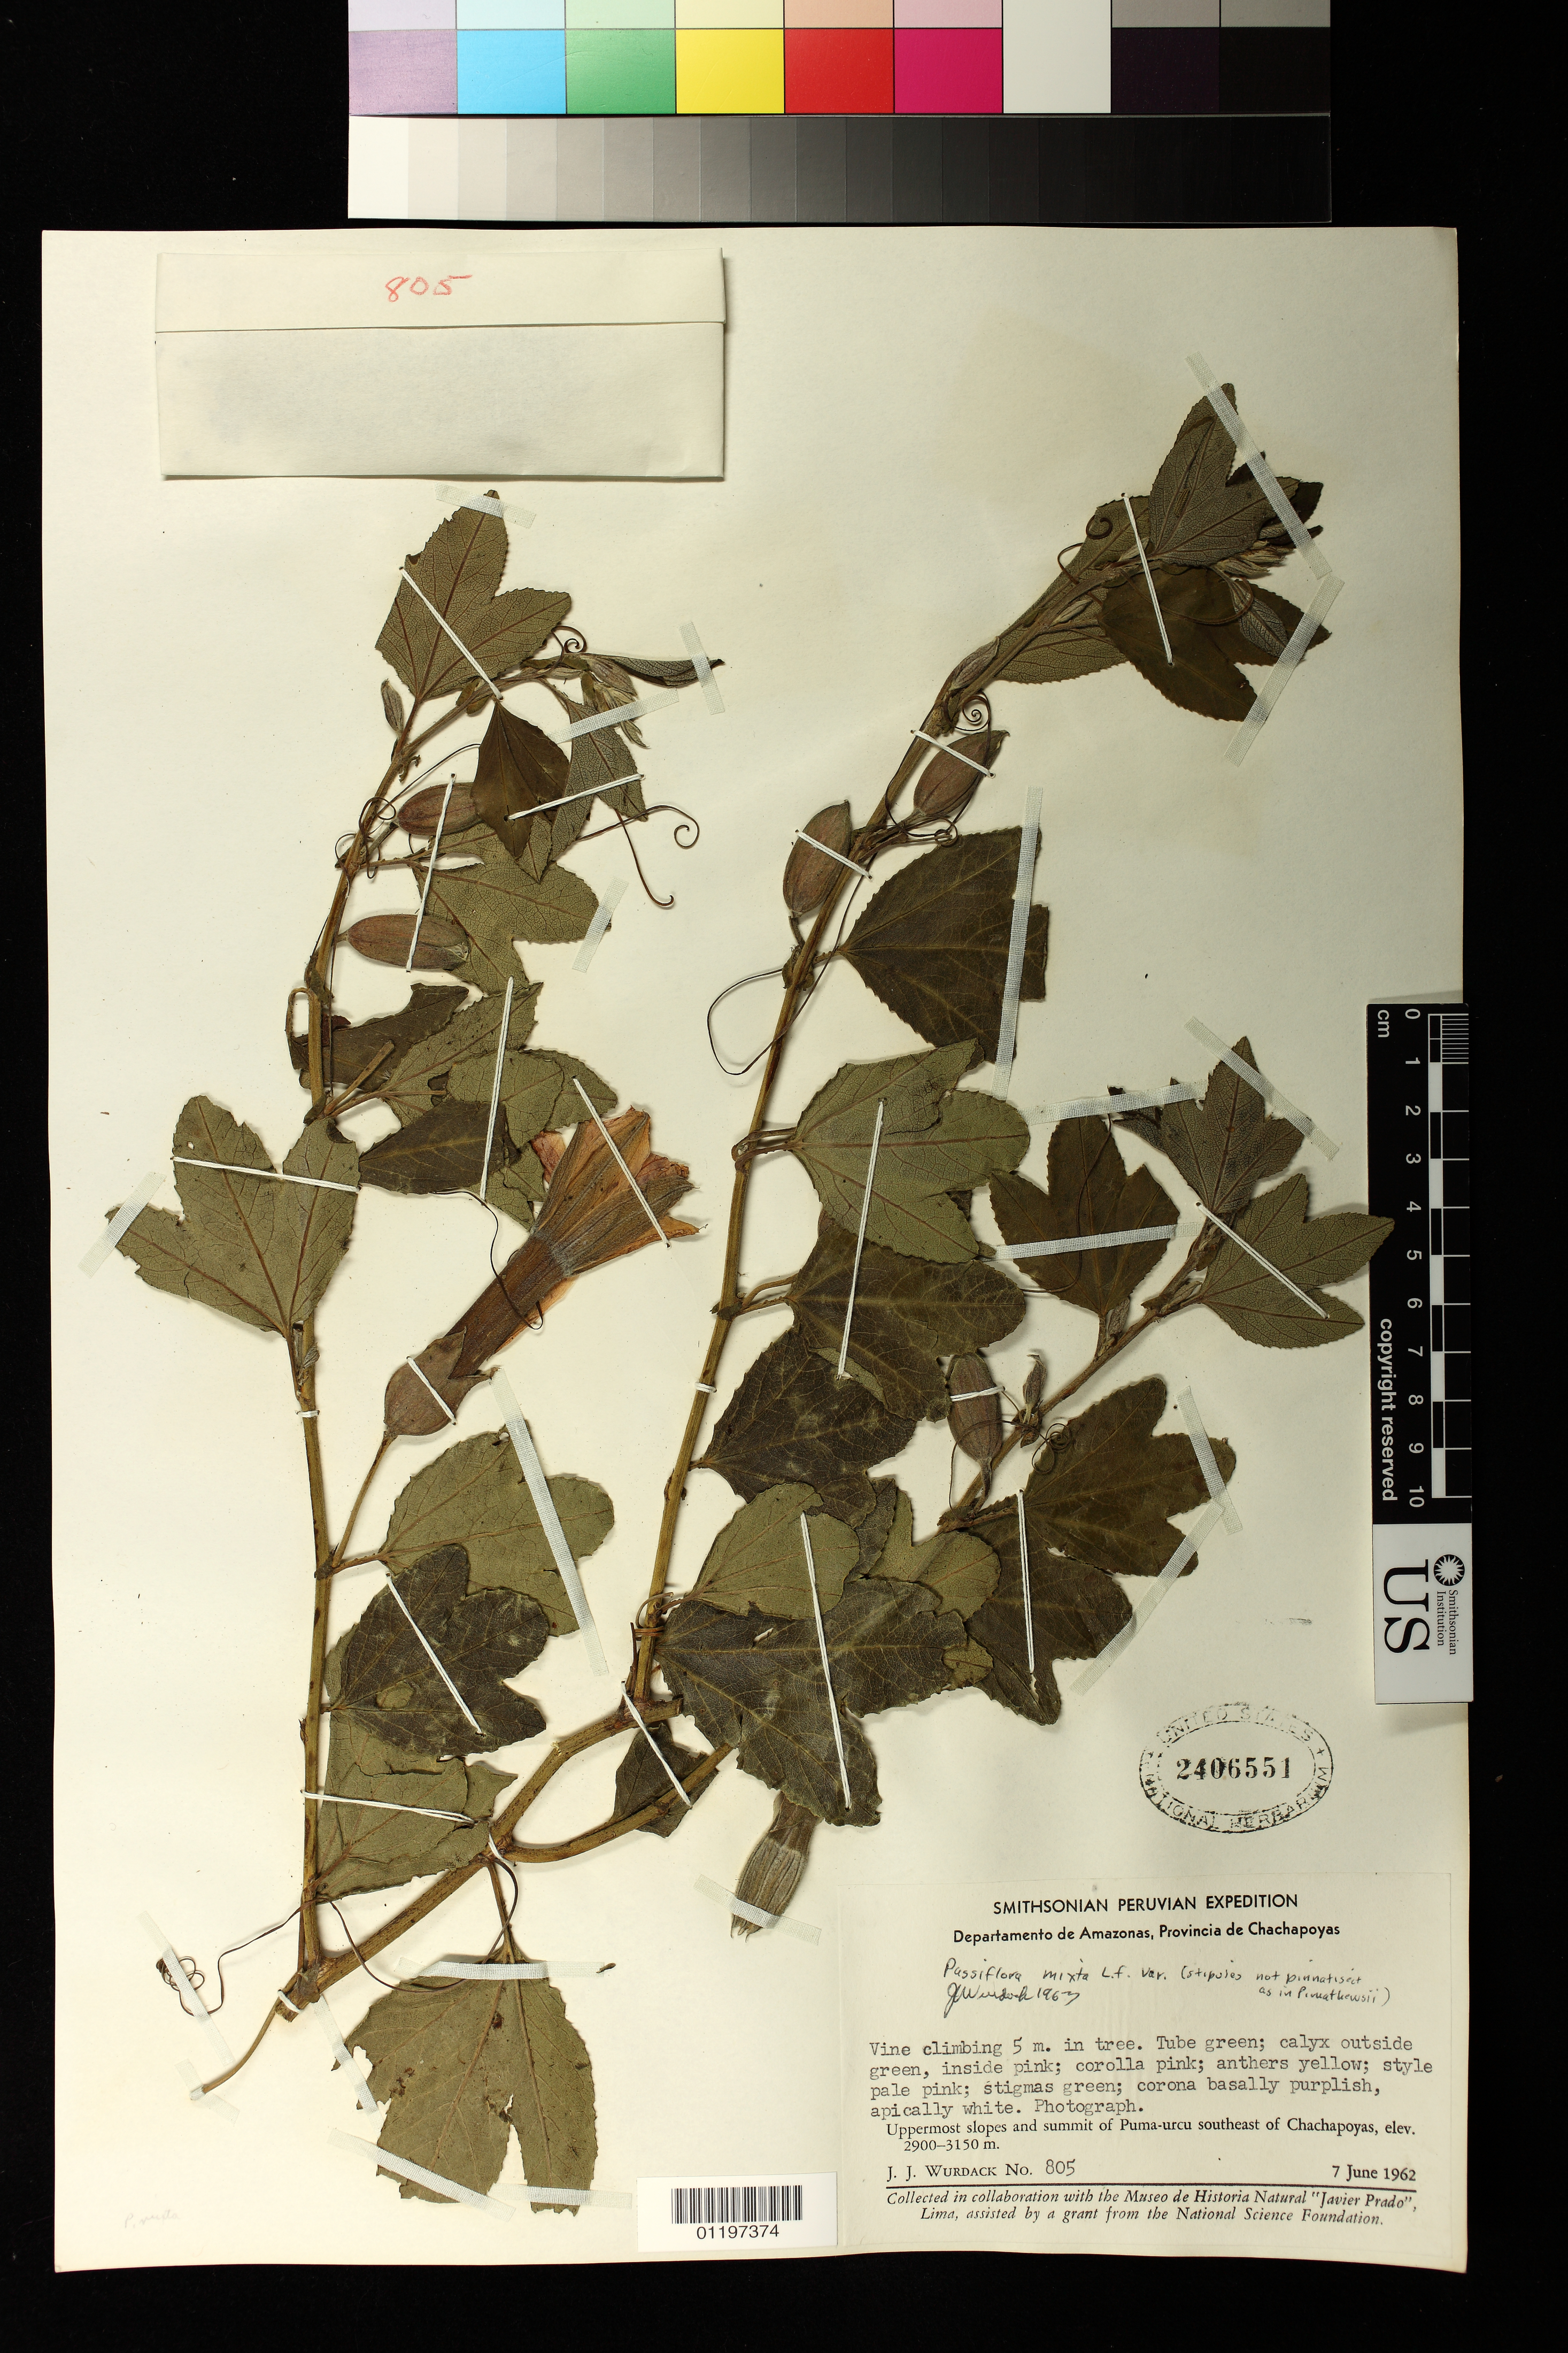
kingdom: Plantae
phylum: Tracheophyta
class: Magnoliopsida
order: Malpighiales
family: Passifloraceae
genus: Passiflora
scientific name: Passiflora mixta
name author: L. f.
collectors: J. J. Wurdack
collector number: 805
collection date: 1962-06-07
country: Peru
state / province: Amazonas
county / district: Chachapoyas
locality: Uppermost slopes and summit of Puma-urcu southeast of Chachapoyas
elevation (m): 2900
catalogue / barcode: US 2406551